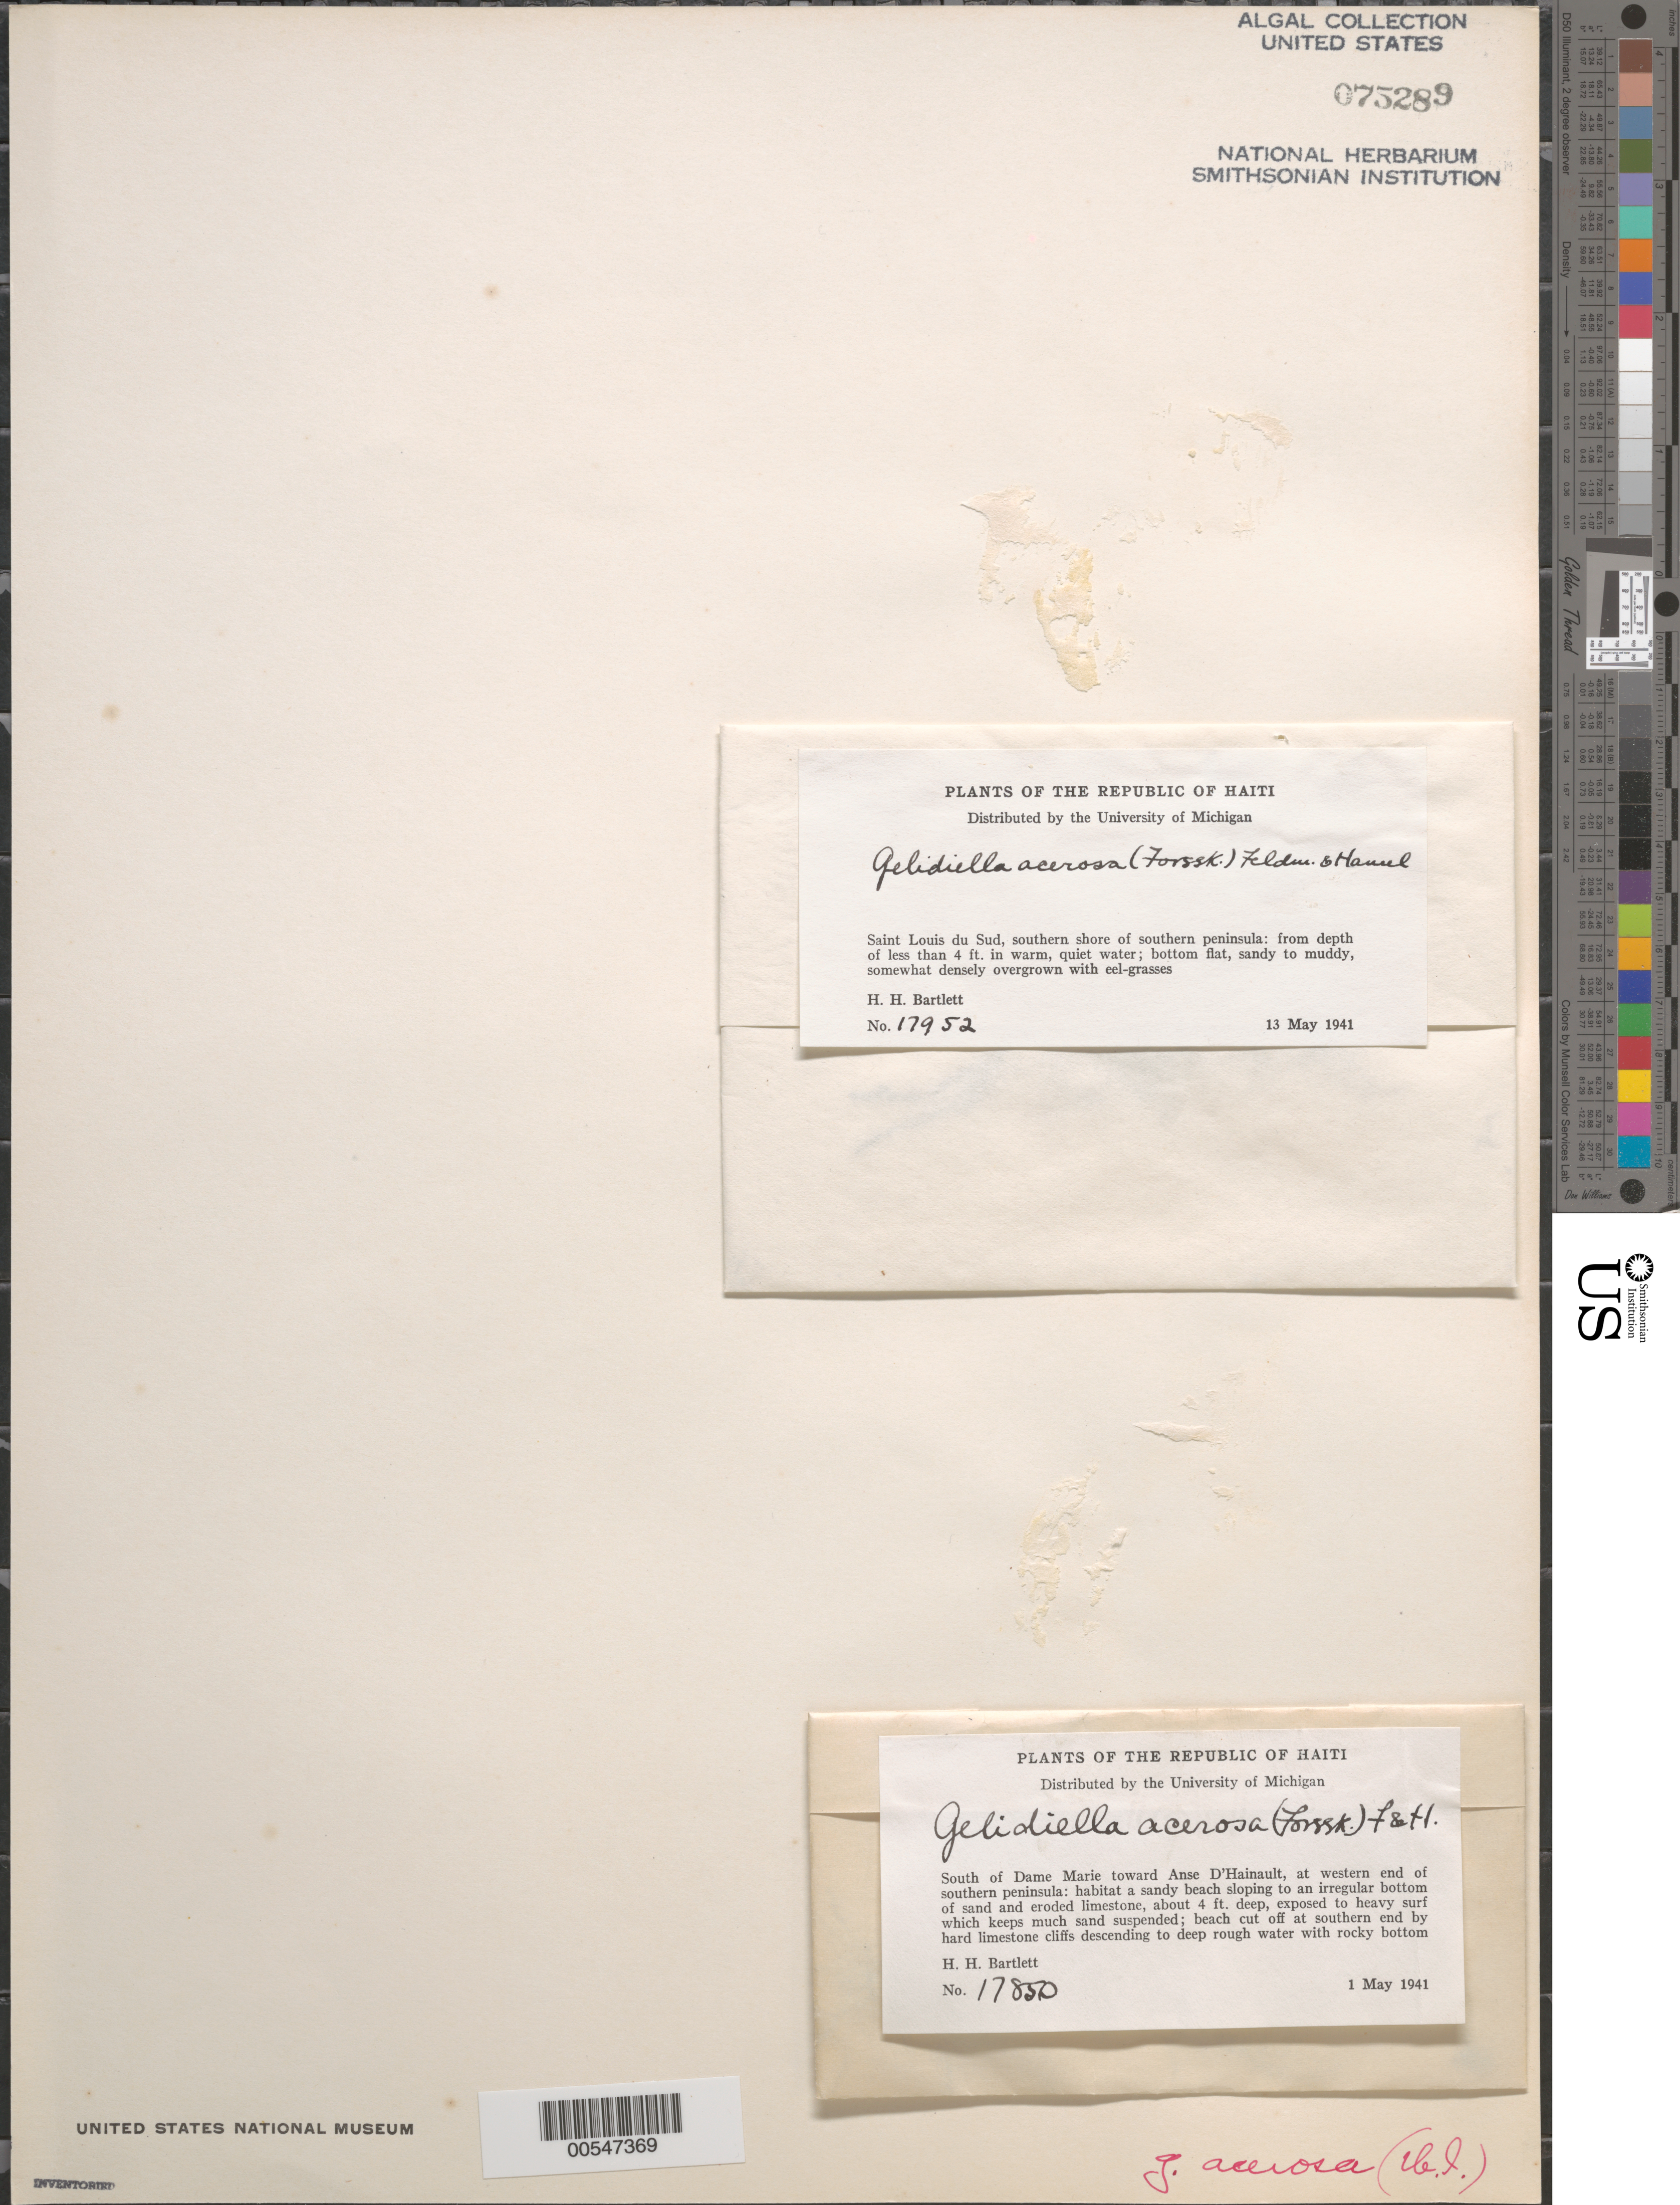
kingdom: Plantae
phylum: Rhodophyta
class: Florideophyceae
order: Gelidiales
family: Gelidiellaceae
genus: Gelidiella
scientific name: Gelidiella acerosa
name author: (Forssk.) Feldmann & G. Hamel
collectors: H. H. Bartlett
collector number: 17850 & 17952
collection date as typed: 01 May 1941 and 13 May 1941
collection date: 1941-05-01,1941-05-13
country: Haiti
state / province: Sud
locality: South of Dame Marie toward Anse D'Hainault and Saint Louis du Sud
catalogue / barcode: US 75289